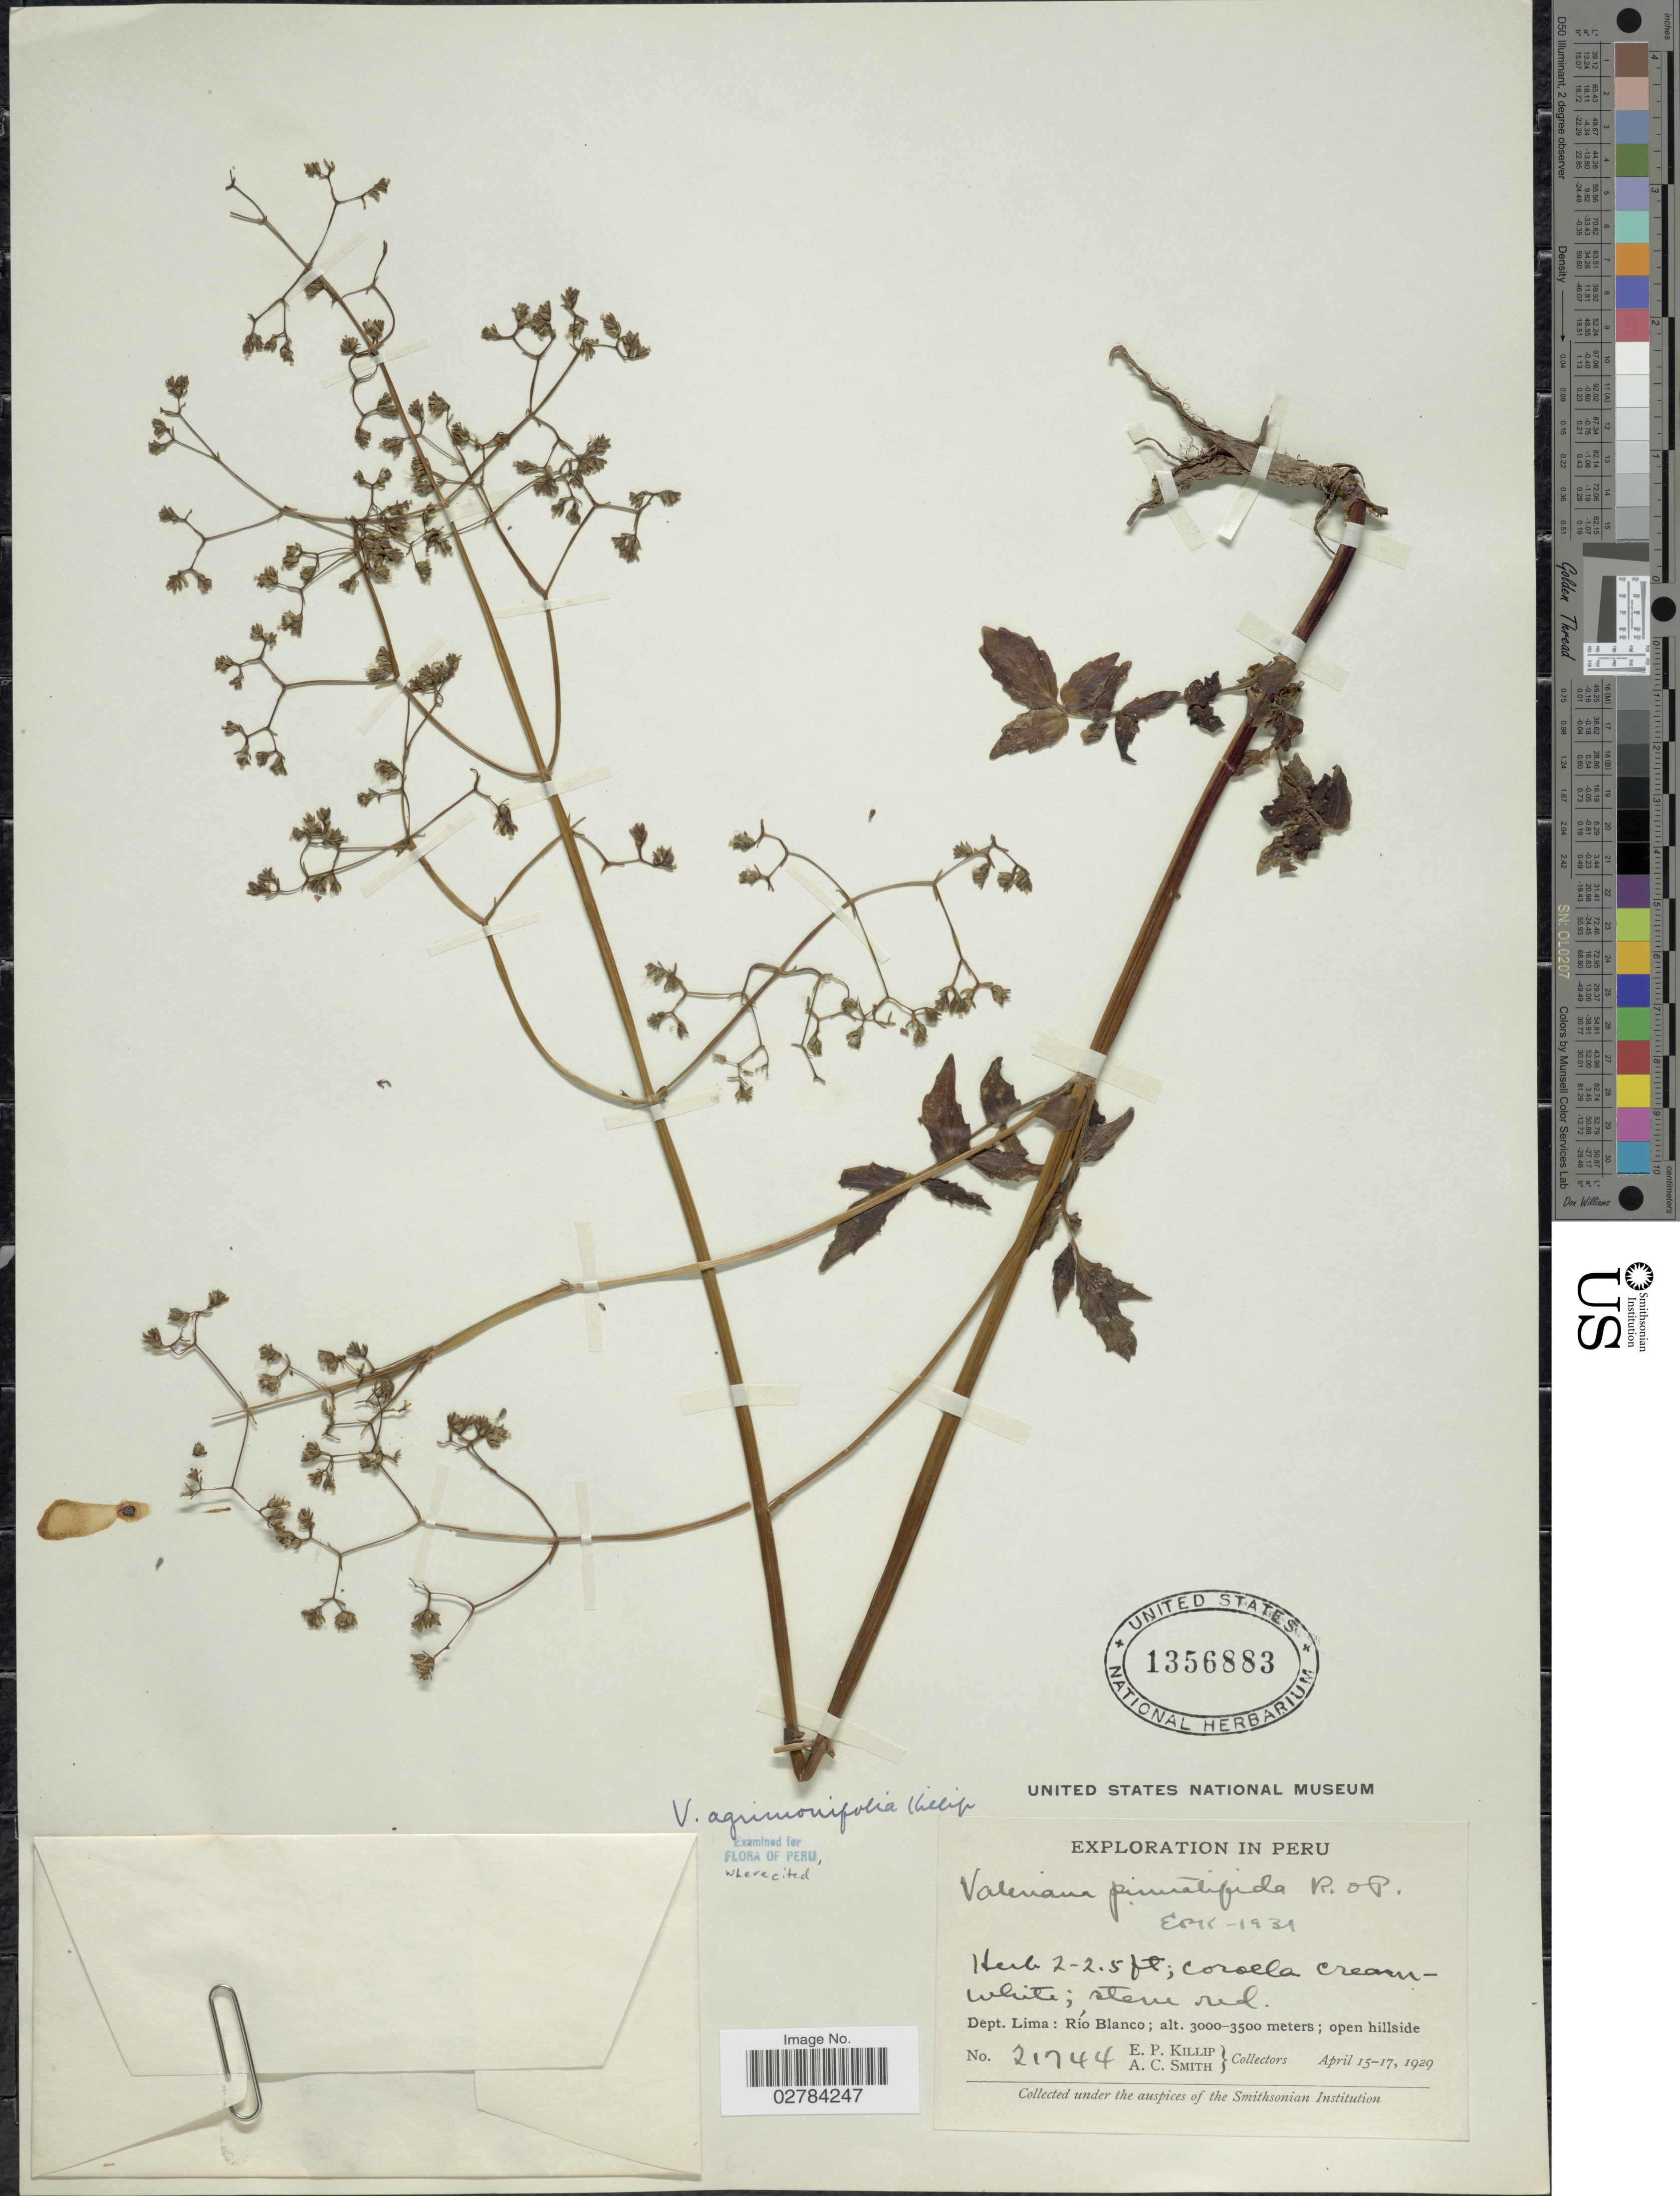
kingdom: Plantae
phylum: Tracheophyta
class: Magnoliopsida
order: Dipsacales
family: Caprifoliaceae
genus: Valeriana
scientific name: Valeriana agrimonifolia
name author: Killip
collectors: E. P. Killip & A. C. Smith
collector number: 21744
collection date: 1929-04-15/1929-04-17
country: Peru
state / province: Lima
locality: Dept. Lima: Río Blanco.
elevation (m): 3000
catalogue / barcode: US 1356883